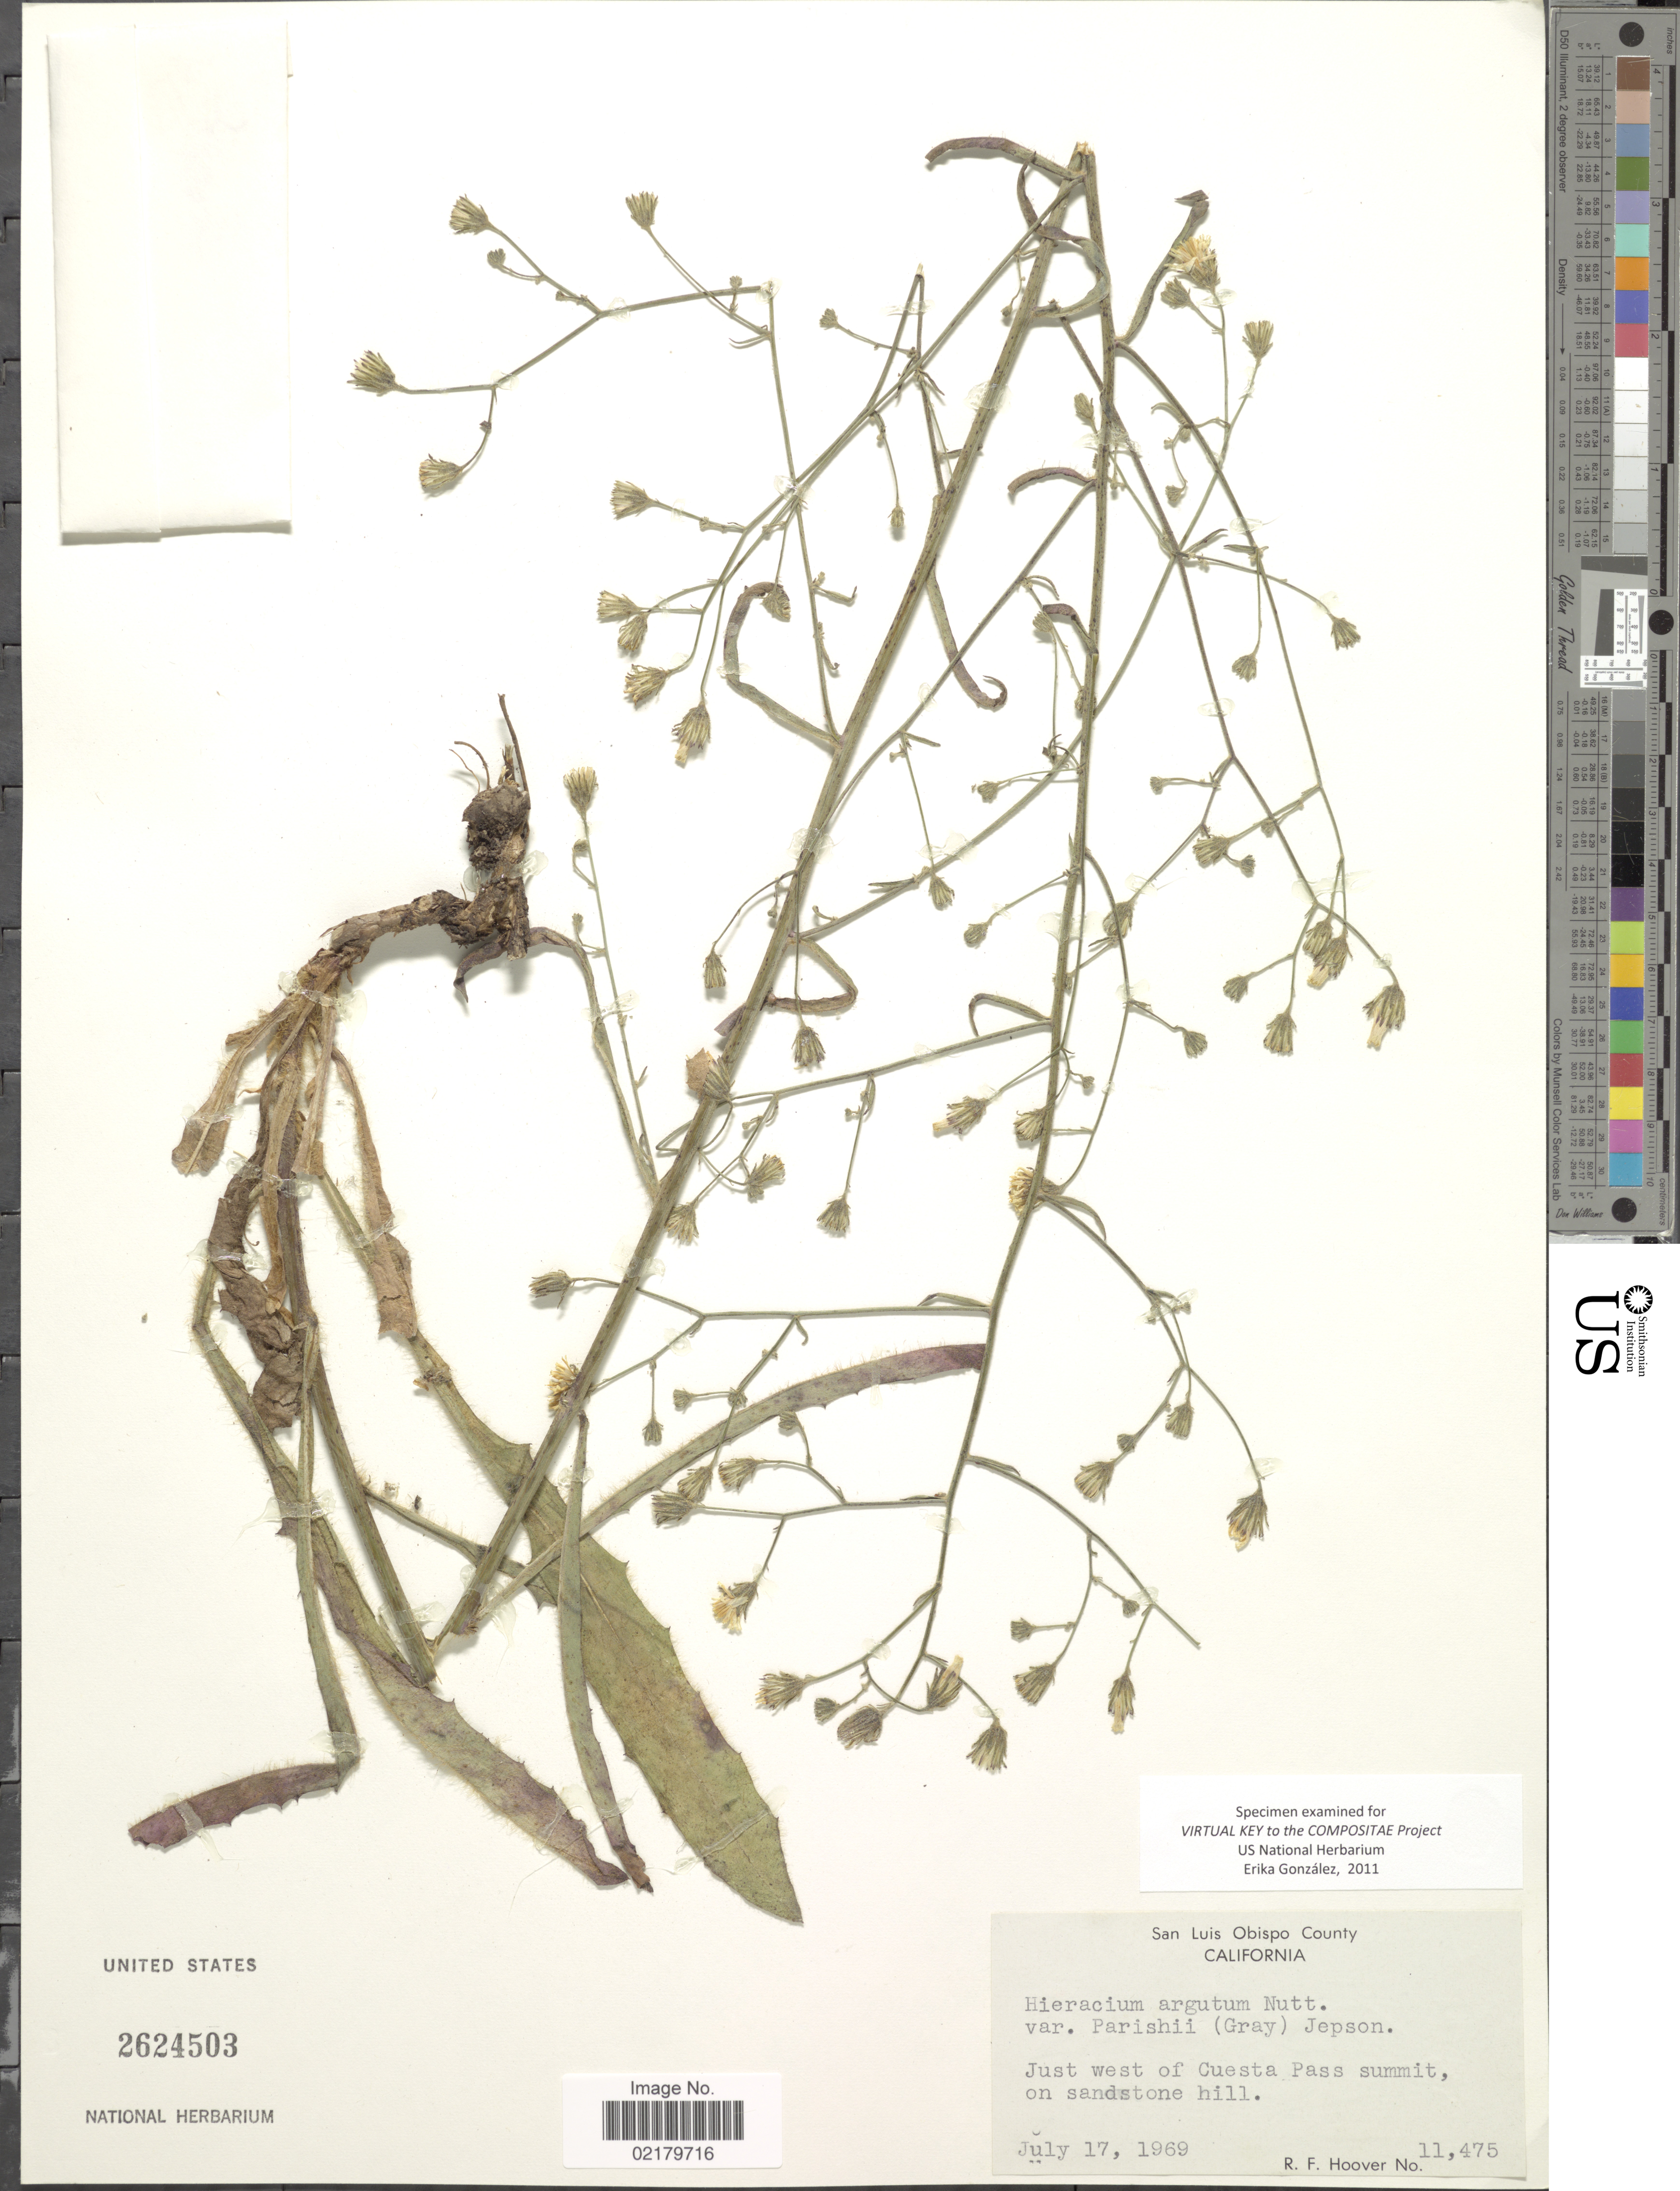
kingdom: Plantae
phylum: Tracheophyta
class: Magnoliopsida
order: Asterales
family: Asteraceae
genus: Hieracium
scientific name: Hieracium argutum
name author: Nutt.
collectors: R. F. Hoover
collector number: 11475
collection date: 1969-07-17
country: United States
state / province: California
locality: Just west of Cuesta Pass summit, on sandstone hill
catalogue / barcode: US 2624503